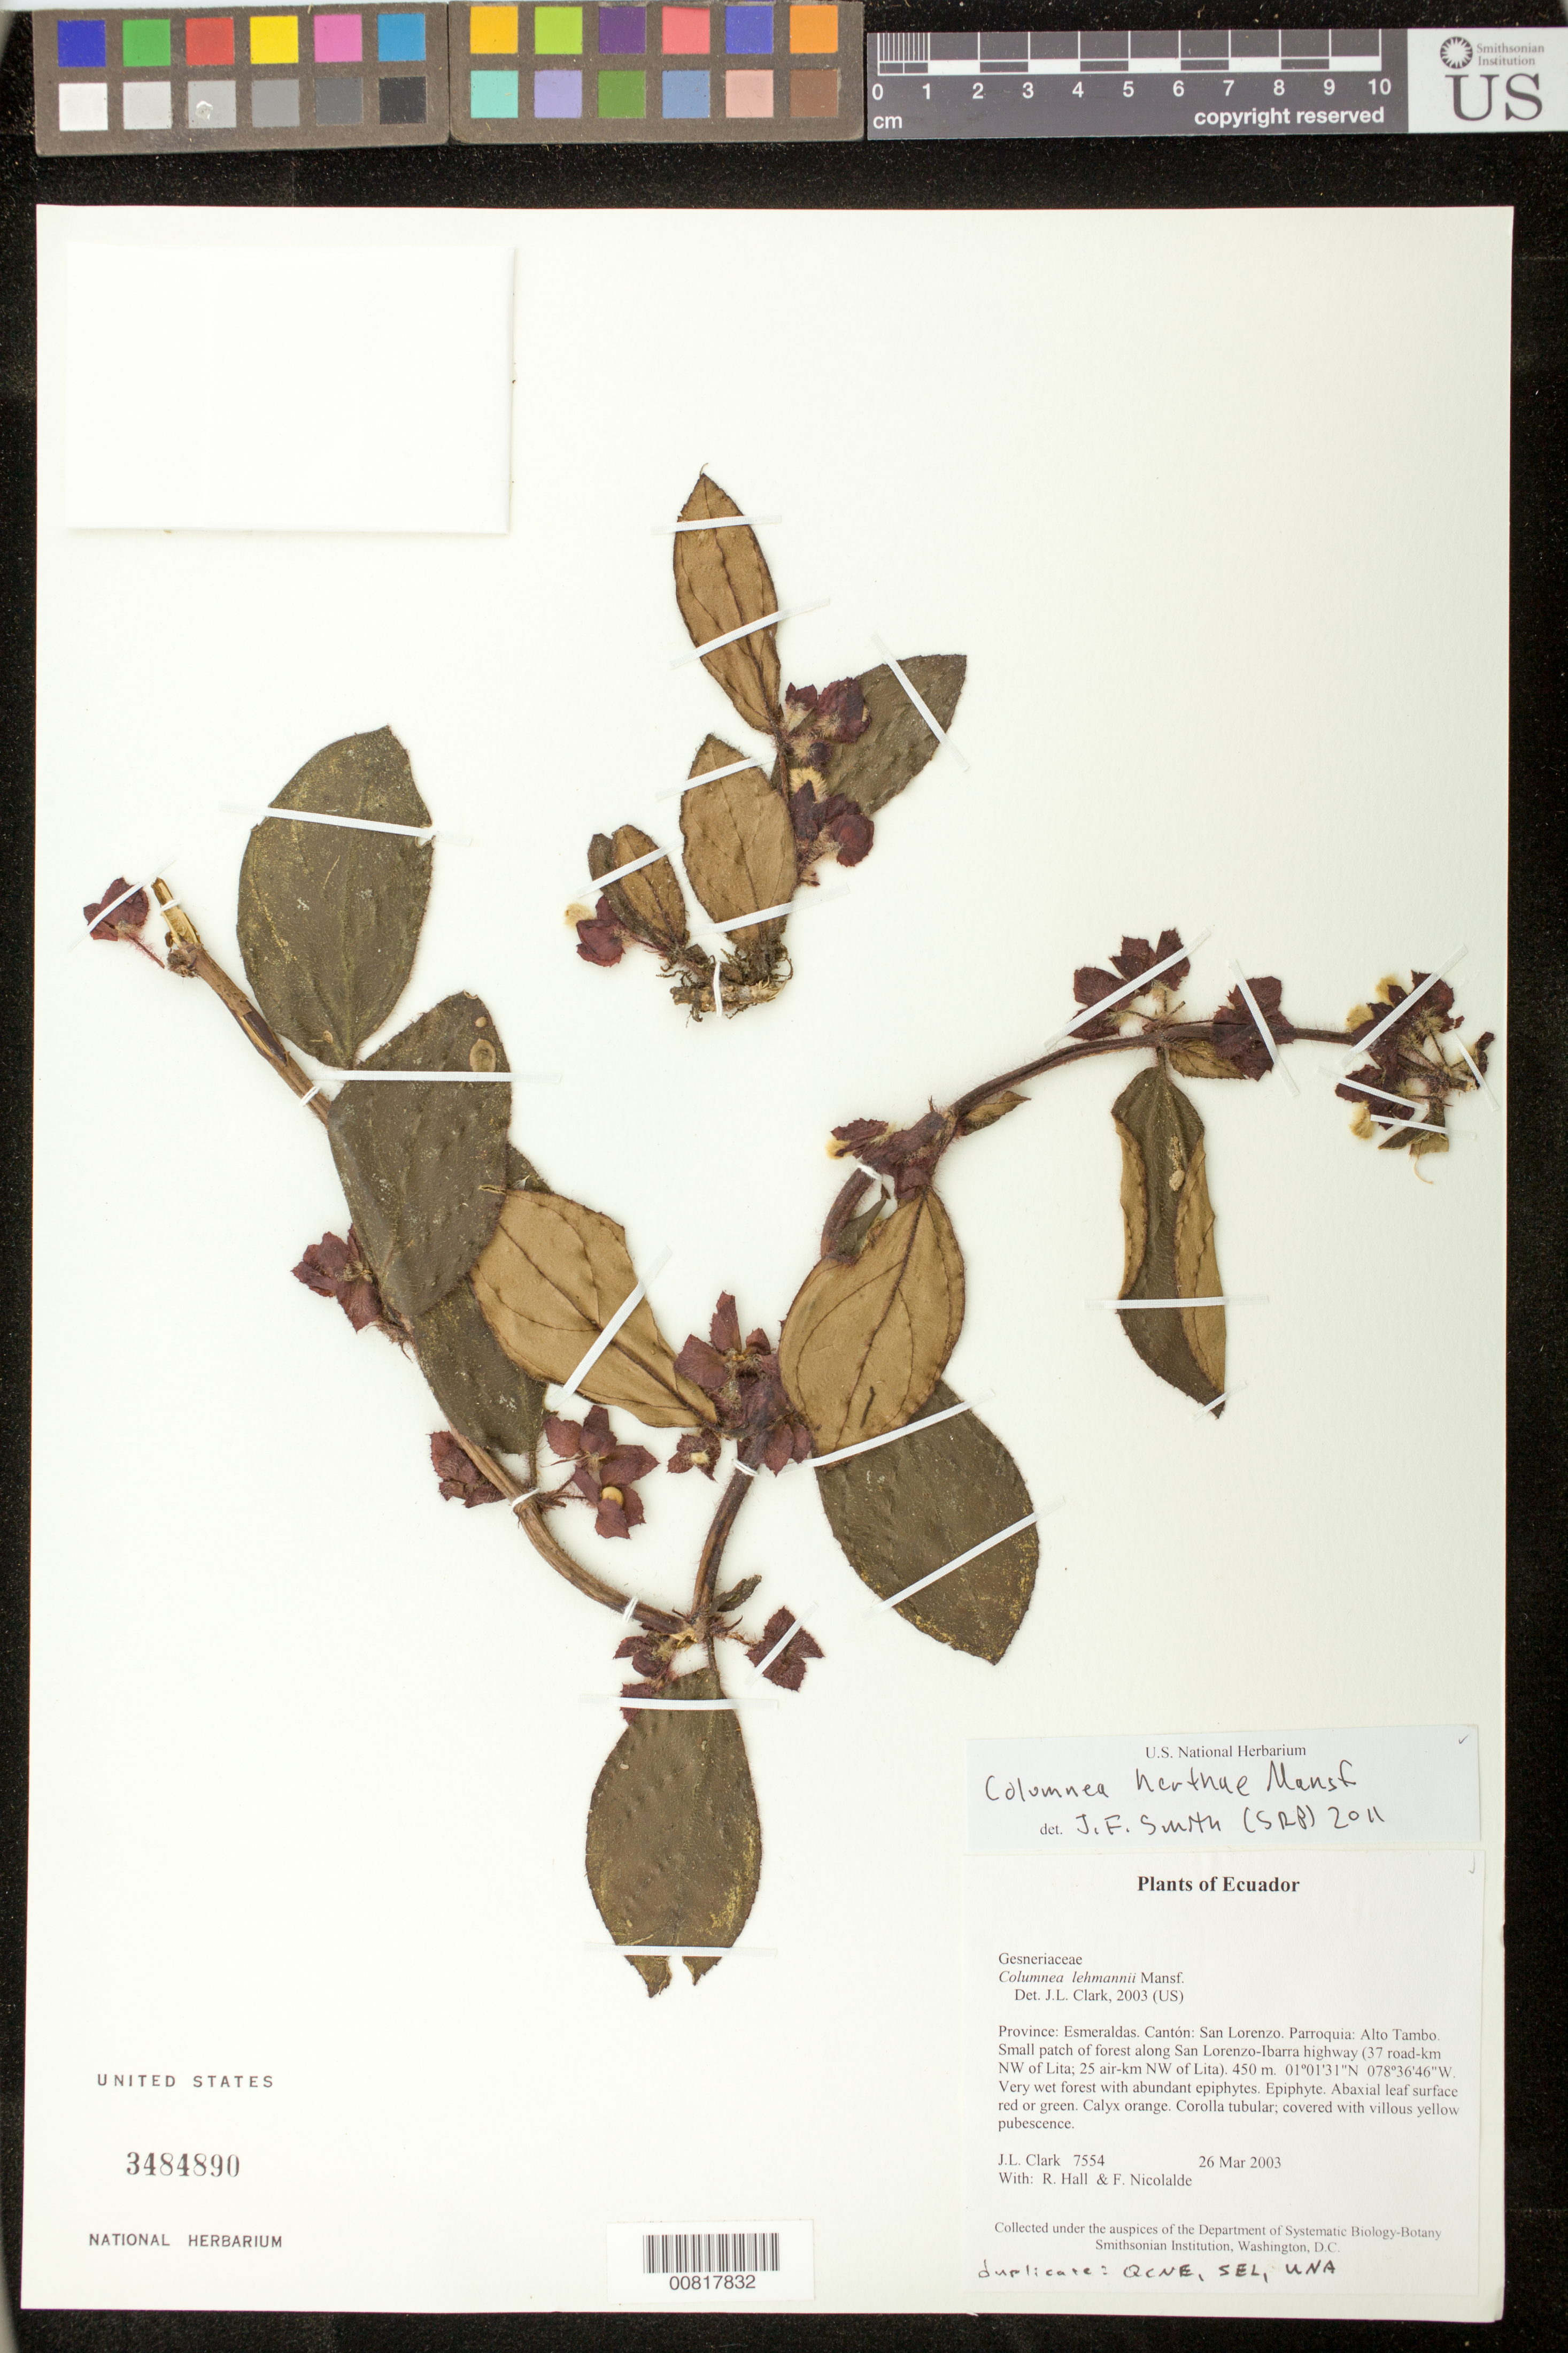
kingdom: Plantae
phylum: Tracheophyta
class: Magnoliopsida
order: Lamiales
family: Gesneriaceae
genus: Columnea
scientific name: Columnea herthae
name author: Mansf.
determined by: Smith, J. F.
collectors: J. L. Clark, R. Hall & F. Nicolalde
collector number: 7554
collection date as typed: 26 Mar 2003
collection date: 2003-03-26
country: Ecuador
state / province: Esmeraldas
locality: San Lorenzo. Parroquia: Alto Tambo. Small patch of forest along San Lorenzo-Ibarra highway (37 road-km NW of Lita; 25 air-km NW of Lita).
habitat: Very wet forest with abundant epiphytes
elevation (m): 450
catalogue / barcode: US 3484890